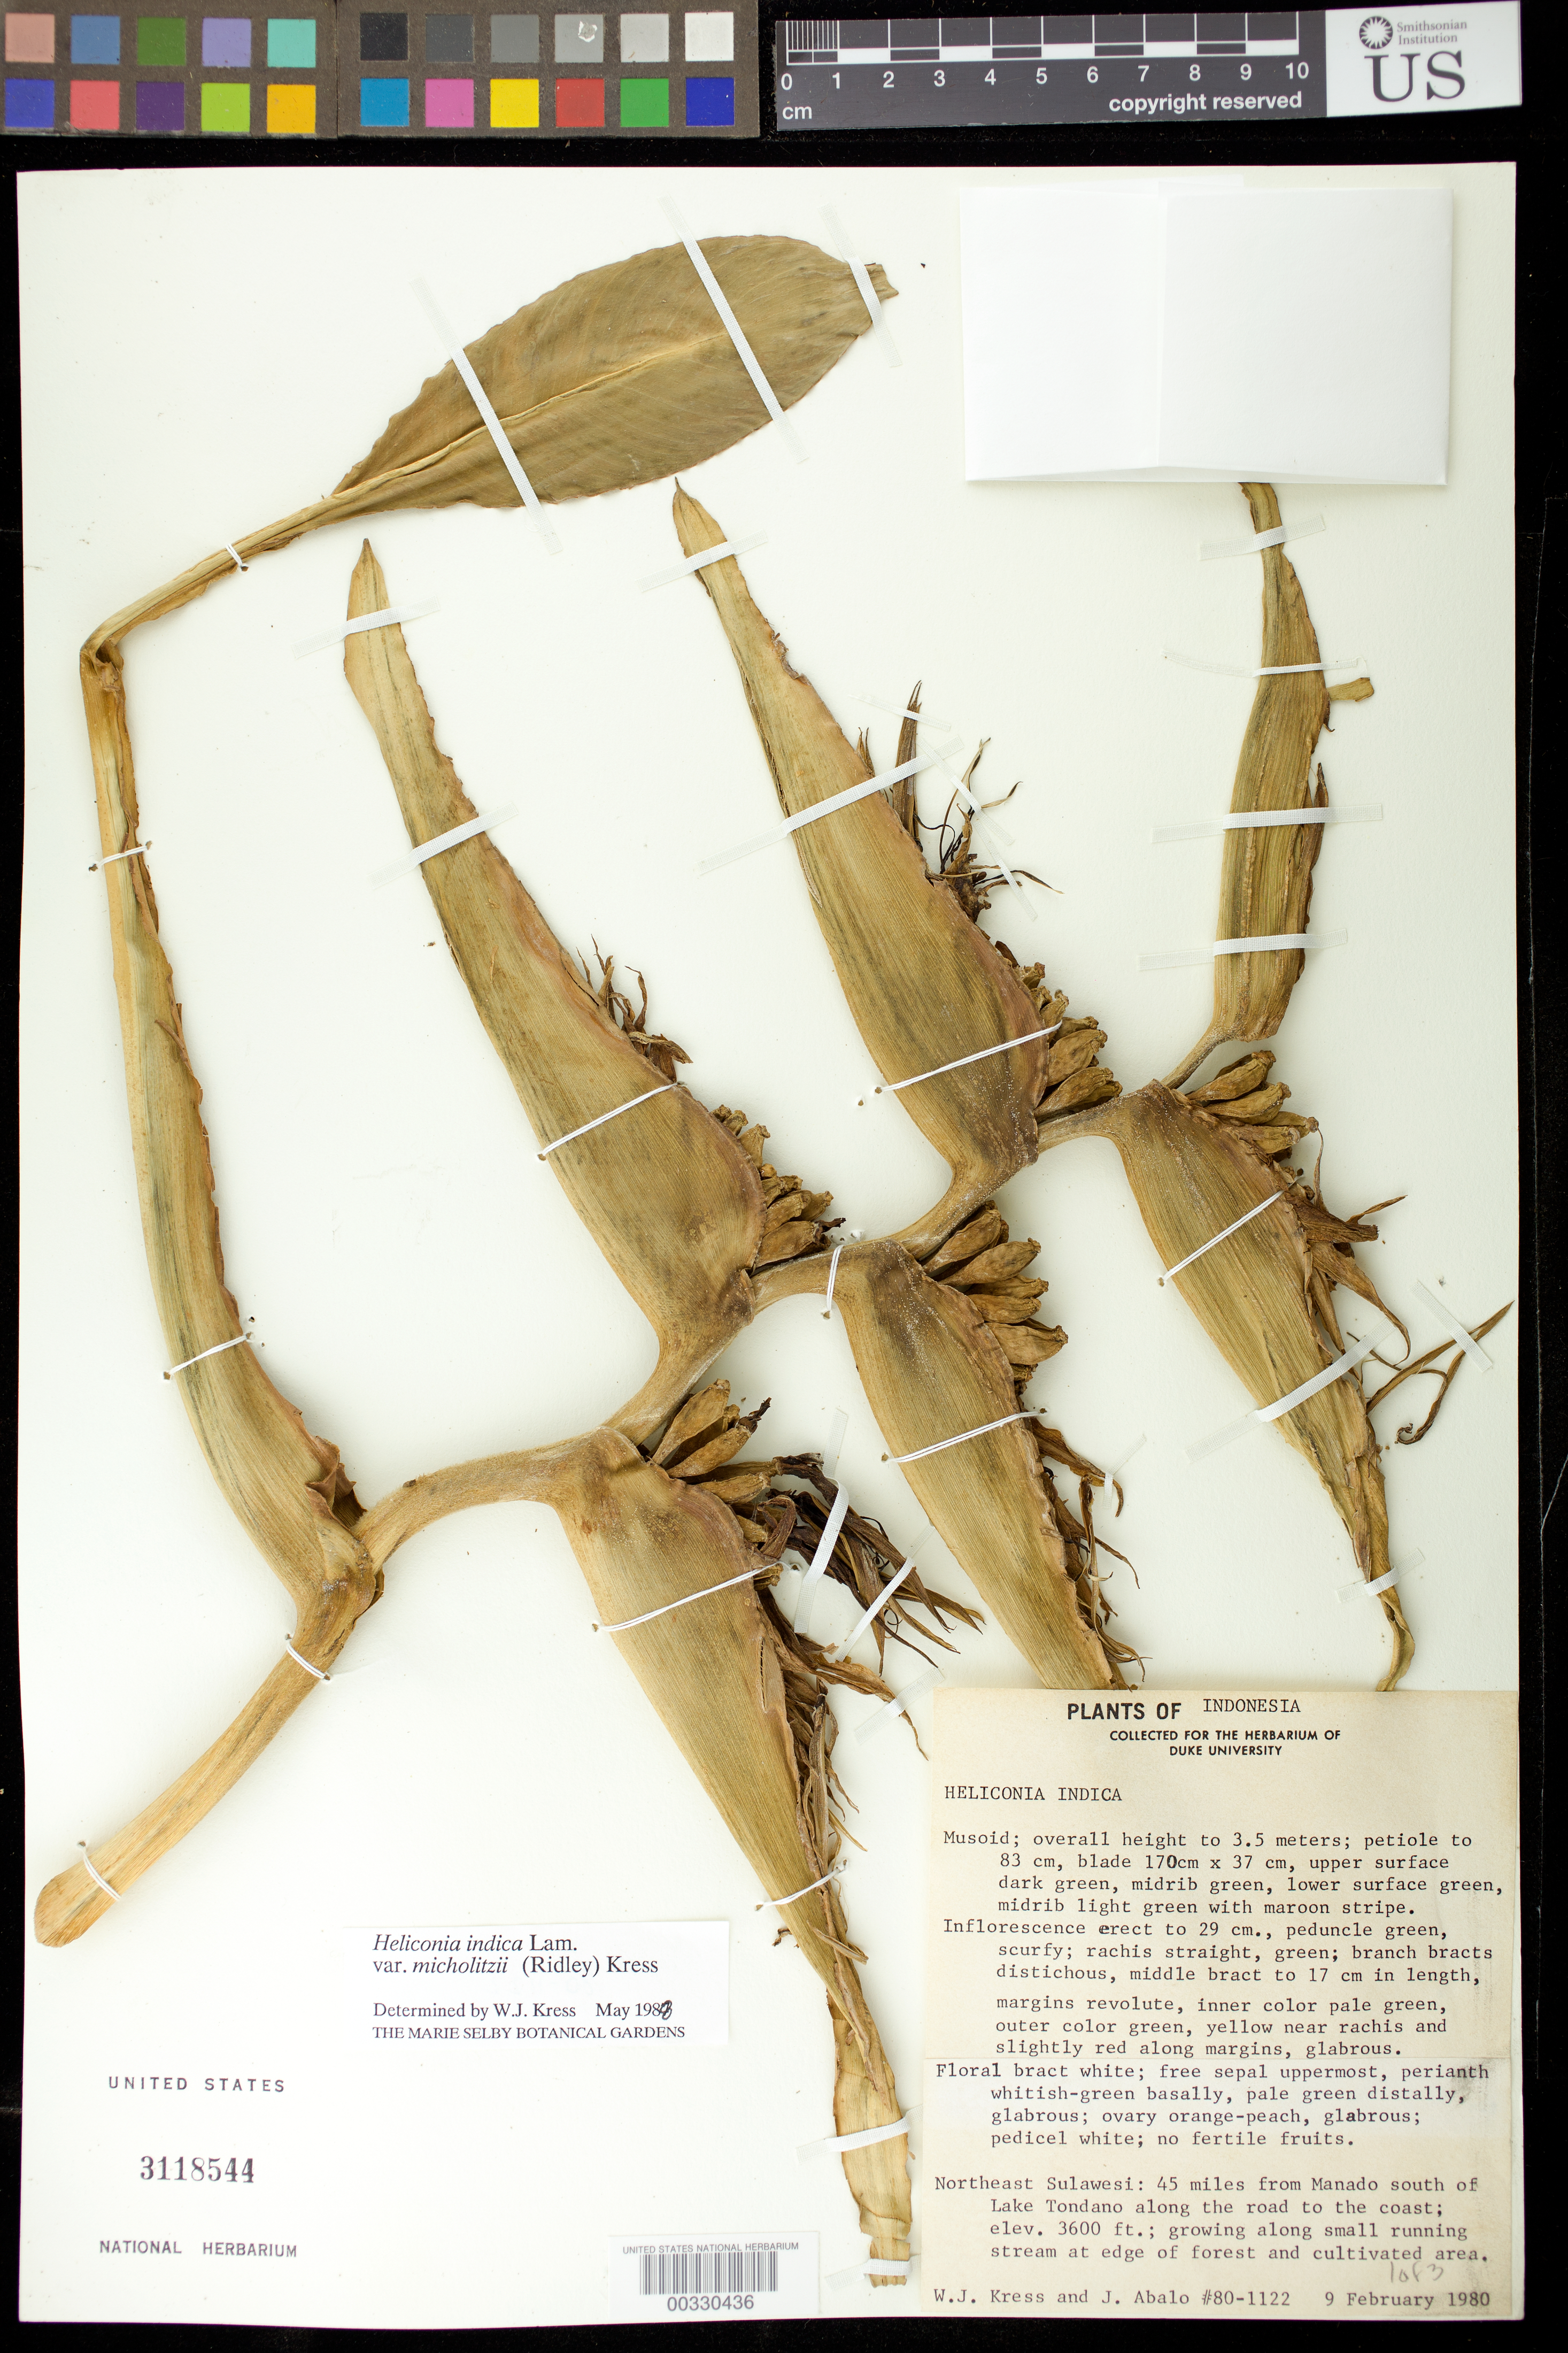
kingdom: Plantae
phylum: Tracheophyta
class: Liliopsida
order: Zingiberales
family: Heliconiaceae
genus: Heliconia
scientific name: Heliconia indica var. micholitzii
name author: (Ridl.) W.J. Kress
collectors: W. J. Kress & J. E. Abalo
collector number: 80-1122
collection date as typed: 09 Feb 1980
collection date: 1980-02-09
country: Indonesia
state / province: Sulawesi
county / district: Sulawesi Utara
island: Sulawesi [Celebes]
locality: Northeast sulawesi, 45 miles from manado s of lake tondano along road to coast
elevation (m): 1097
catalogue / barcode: US 3118544